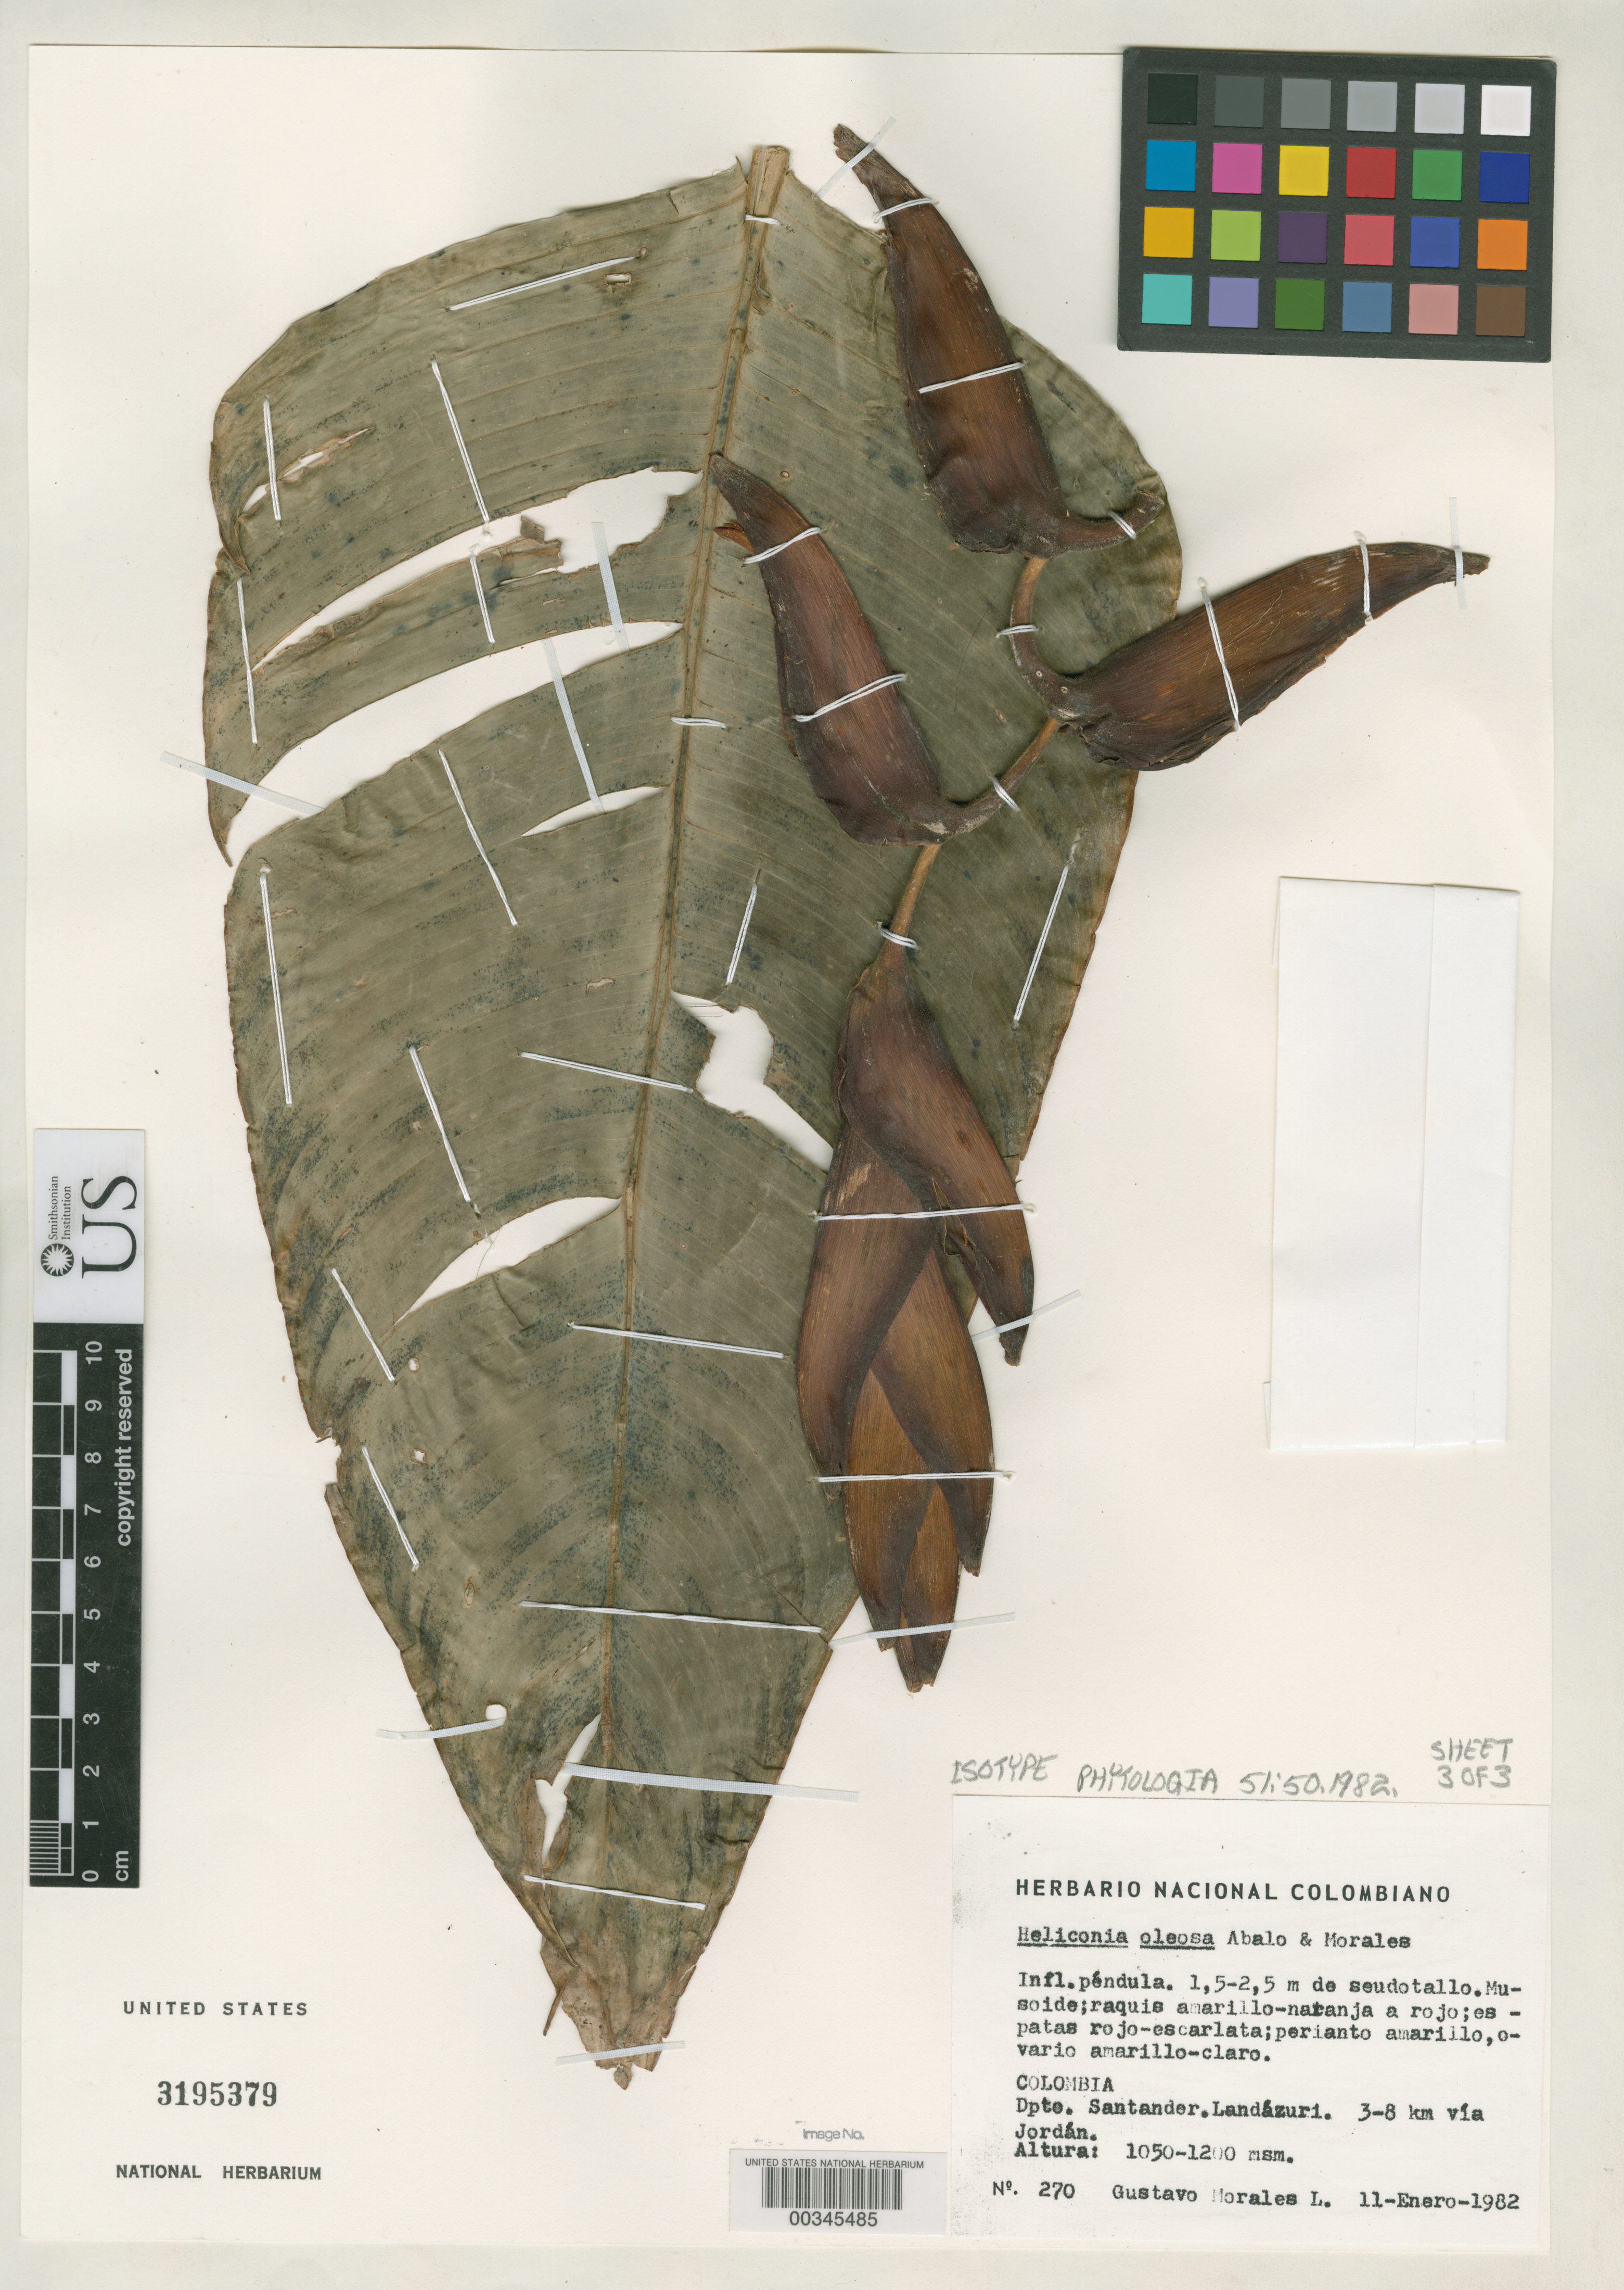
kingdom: Plantae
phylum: Tracheophyta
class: Liliopsida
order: Zingiberales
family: Heliconiaceae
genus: Heliconia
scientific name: Heliconia oleosa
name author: Abalo & G. Morales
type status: Isotype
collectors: G. Morales L.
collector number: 270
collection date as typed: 11 Jan 1982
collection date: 1982-01-11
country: Colombia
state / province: Santander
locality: Landazuri, 3-8 km via Jordan.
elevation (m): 1050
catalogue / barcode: US 3195379